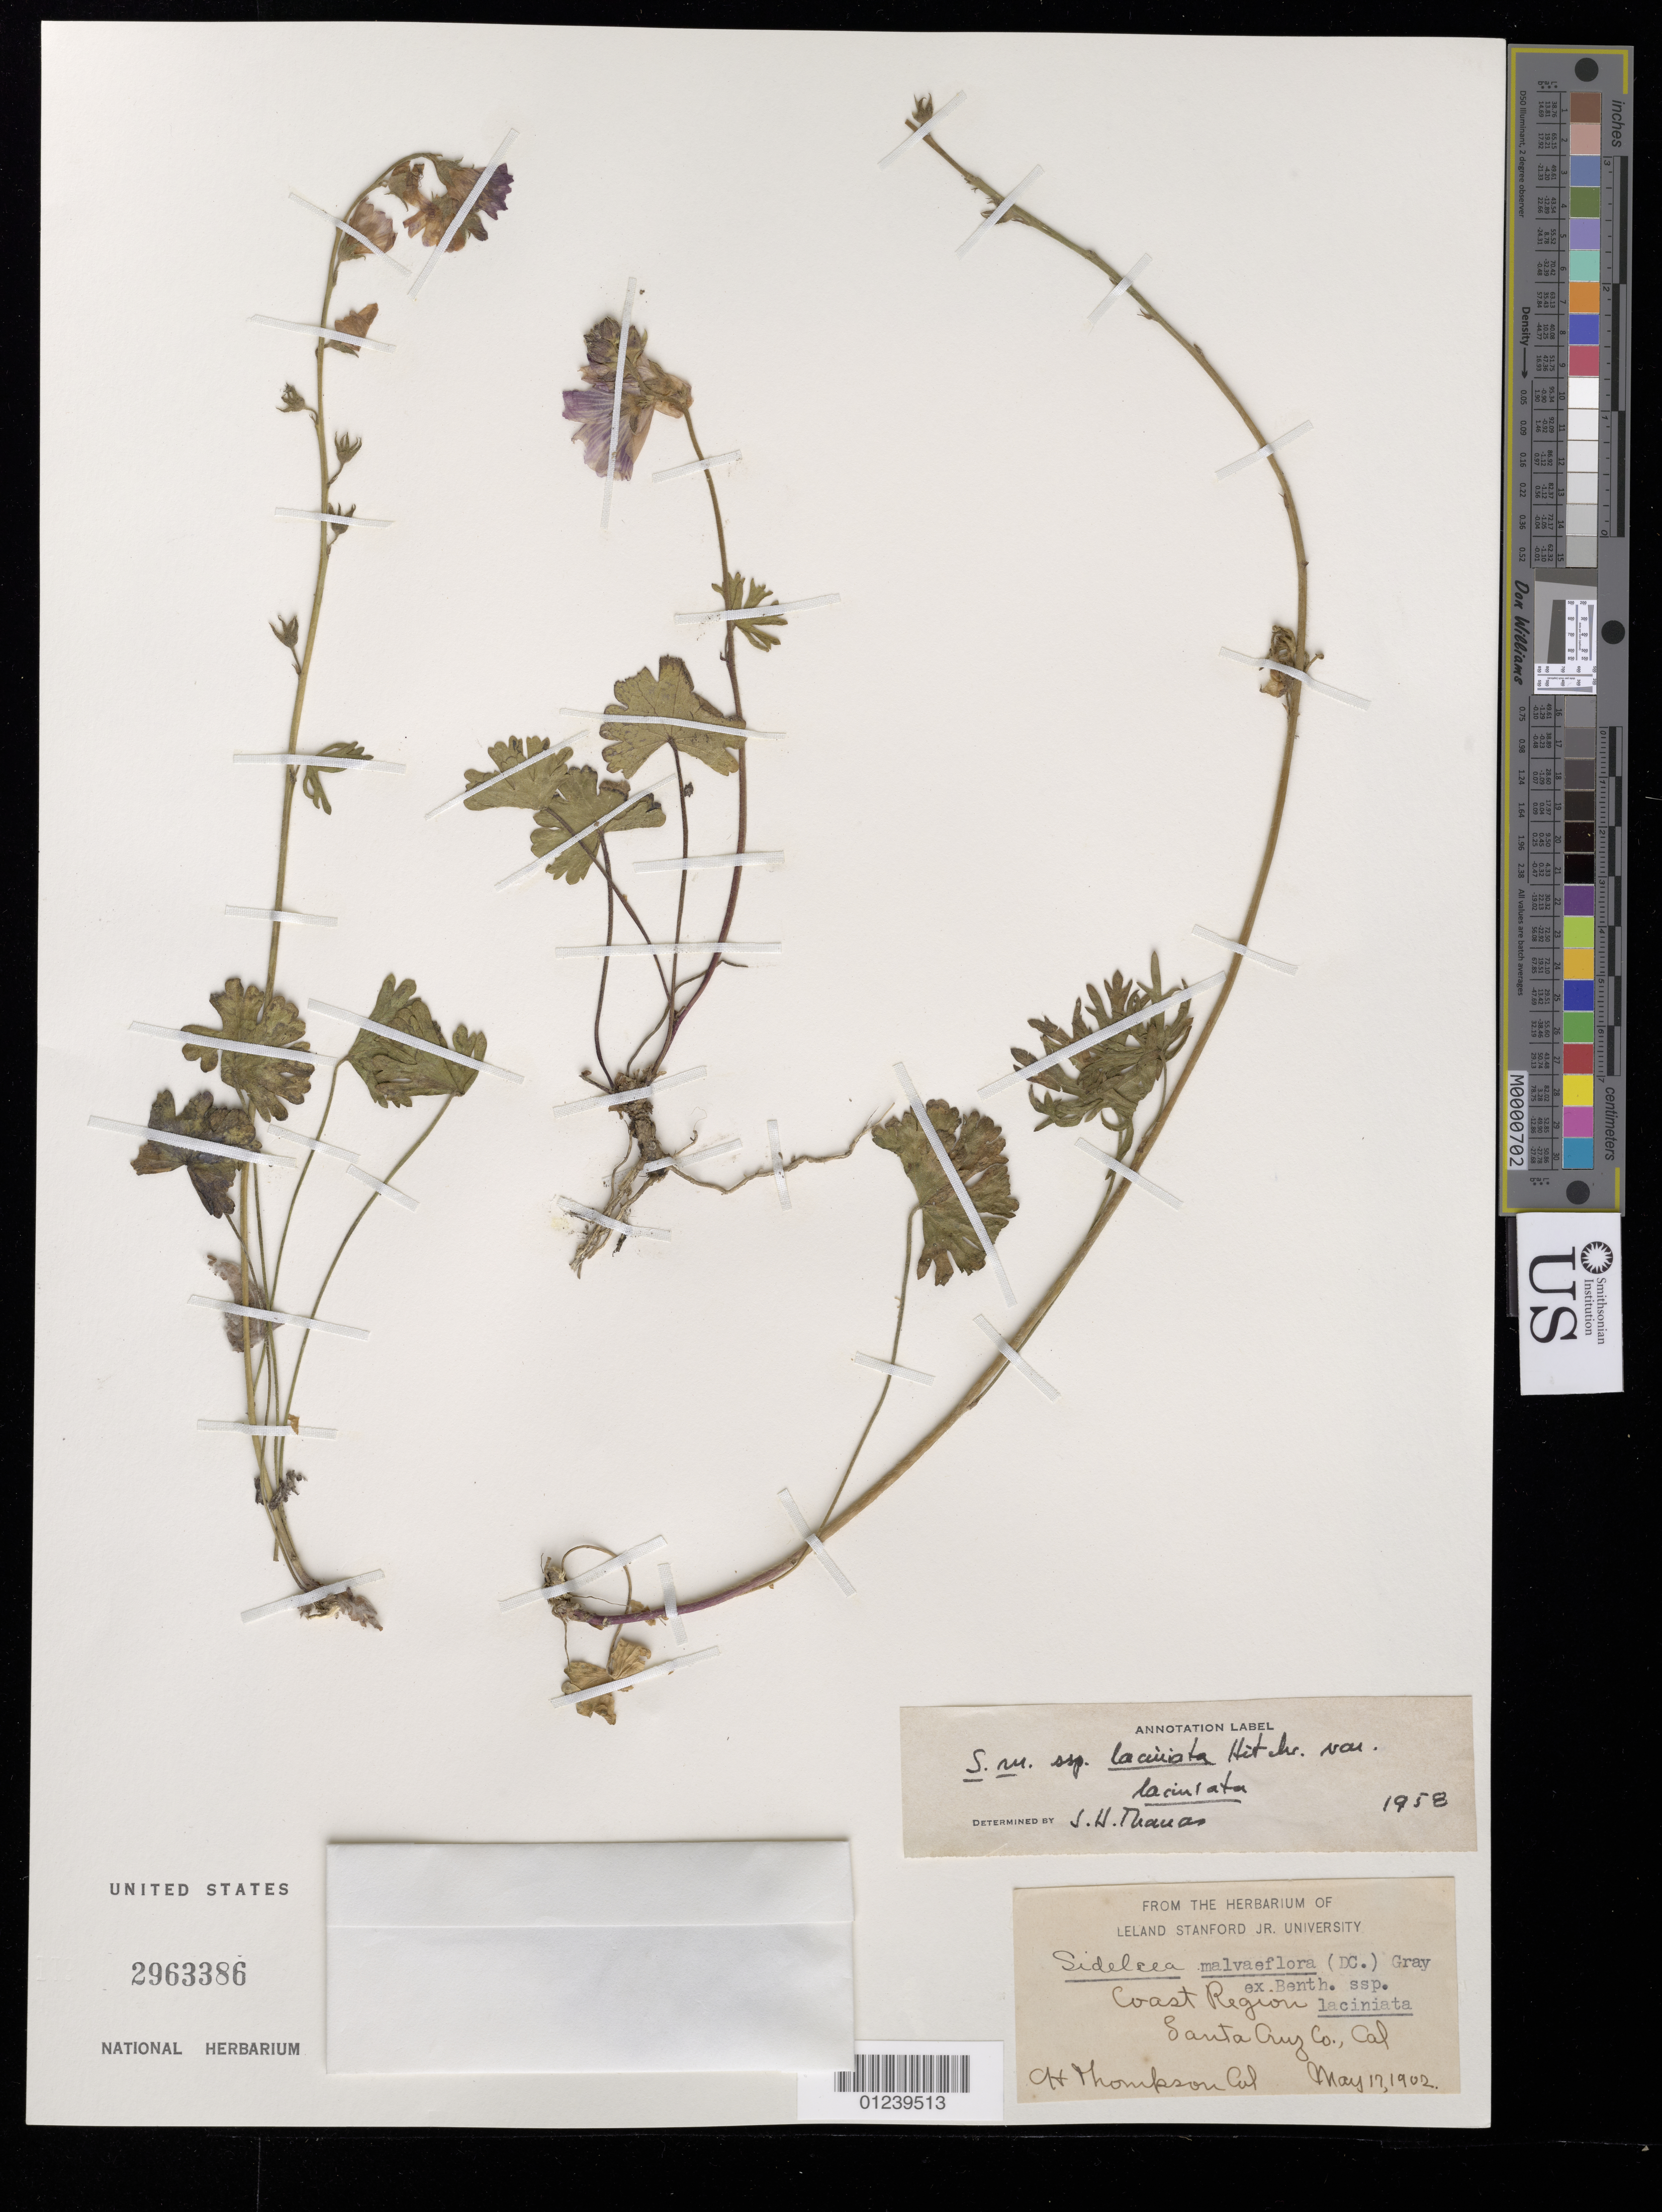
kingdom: Plantae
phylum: Tracheophyta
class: Magnoliopsida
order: Malvales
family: Malvaceae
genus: Sidalcea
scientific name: Sidalcea malviflora subsp. laciniata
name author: C.L. Hitchc.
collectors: J. H. Thomas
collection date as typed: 17 May 1902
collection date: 1902-05-17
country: United States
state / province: California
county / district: Santa Cruz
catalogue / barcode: US 2963386